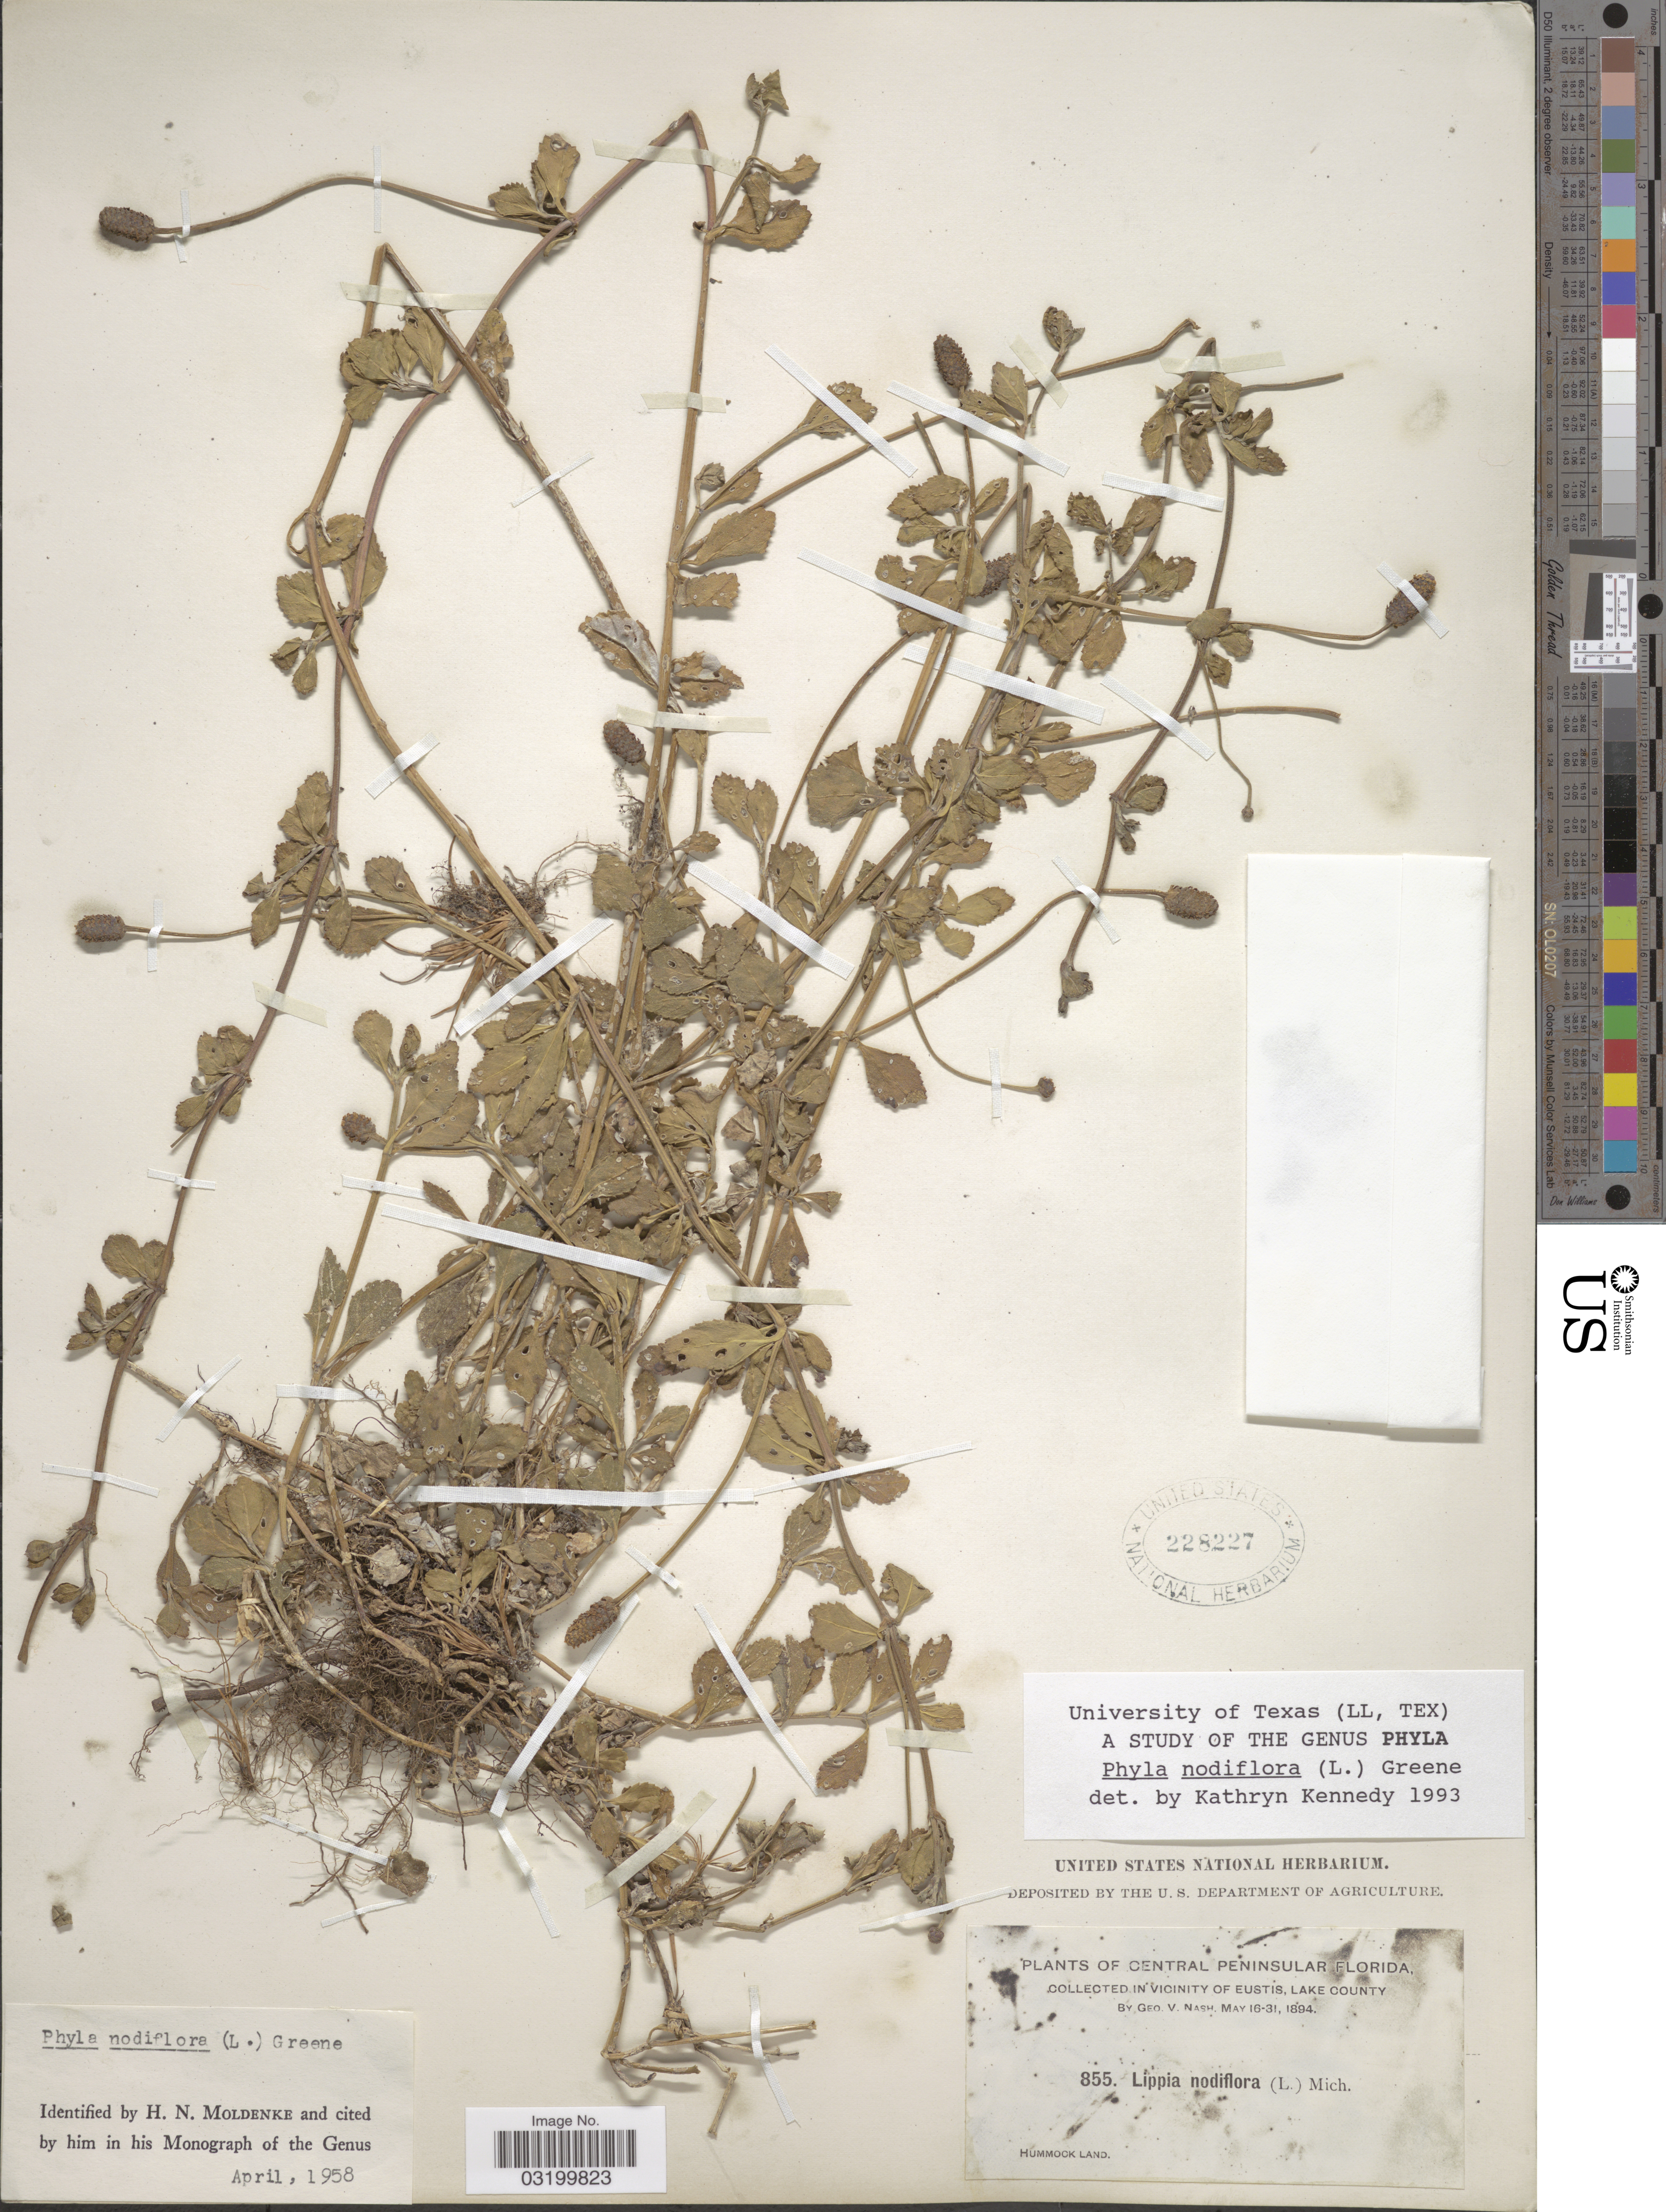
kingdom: Plantae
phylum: Tracheophyta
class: Magnoliopsida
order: Lamiales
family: Verbenaceae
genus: Phyla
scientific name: Phyla nodiflora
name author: (L.) Greene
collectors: G. V. Nash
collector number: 855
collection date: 1894-05-16/1894-05-31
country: United States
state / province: Florida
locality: Central Peninsular Florida. In vicinity of Eustis, Lake County. Hummock Land.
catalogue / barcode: US 228227